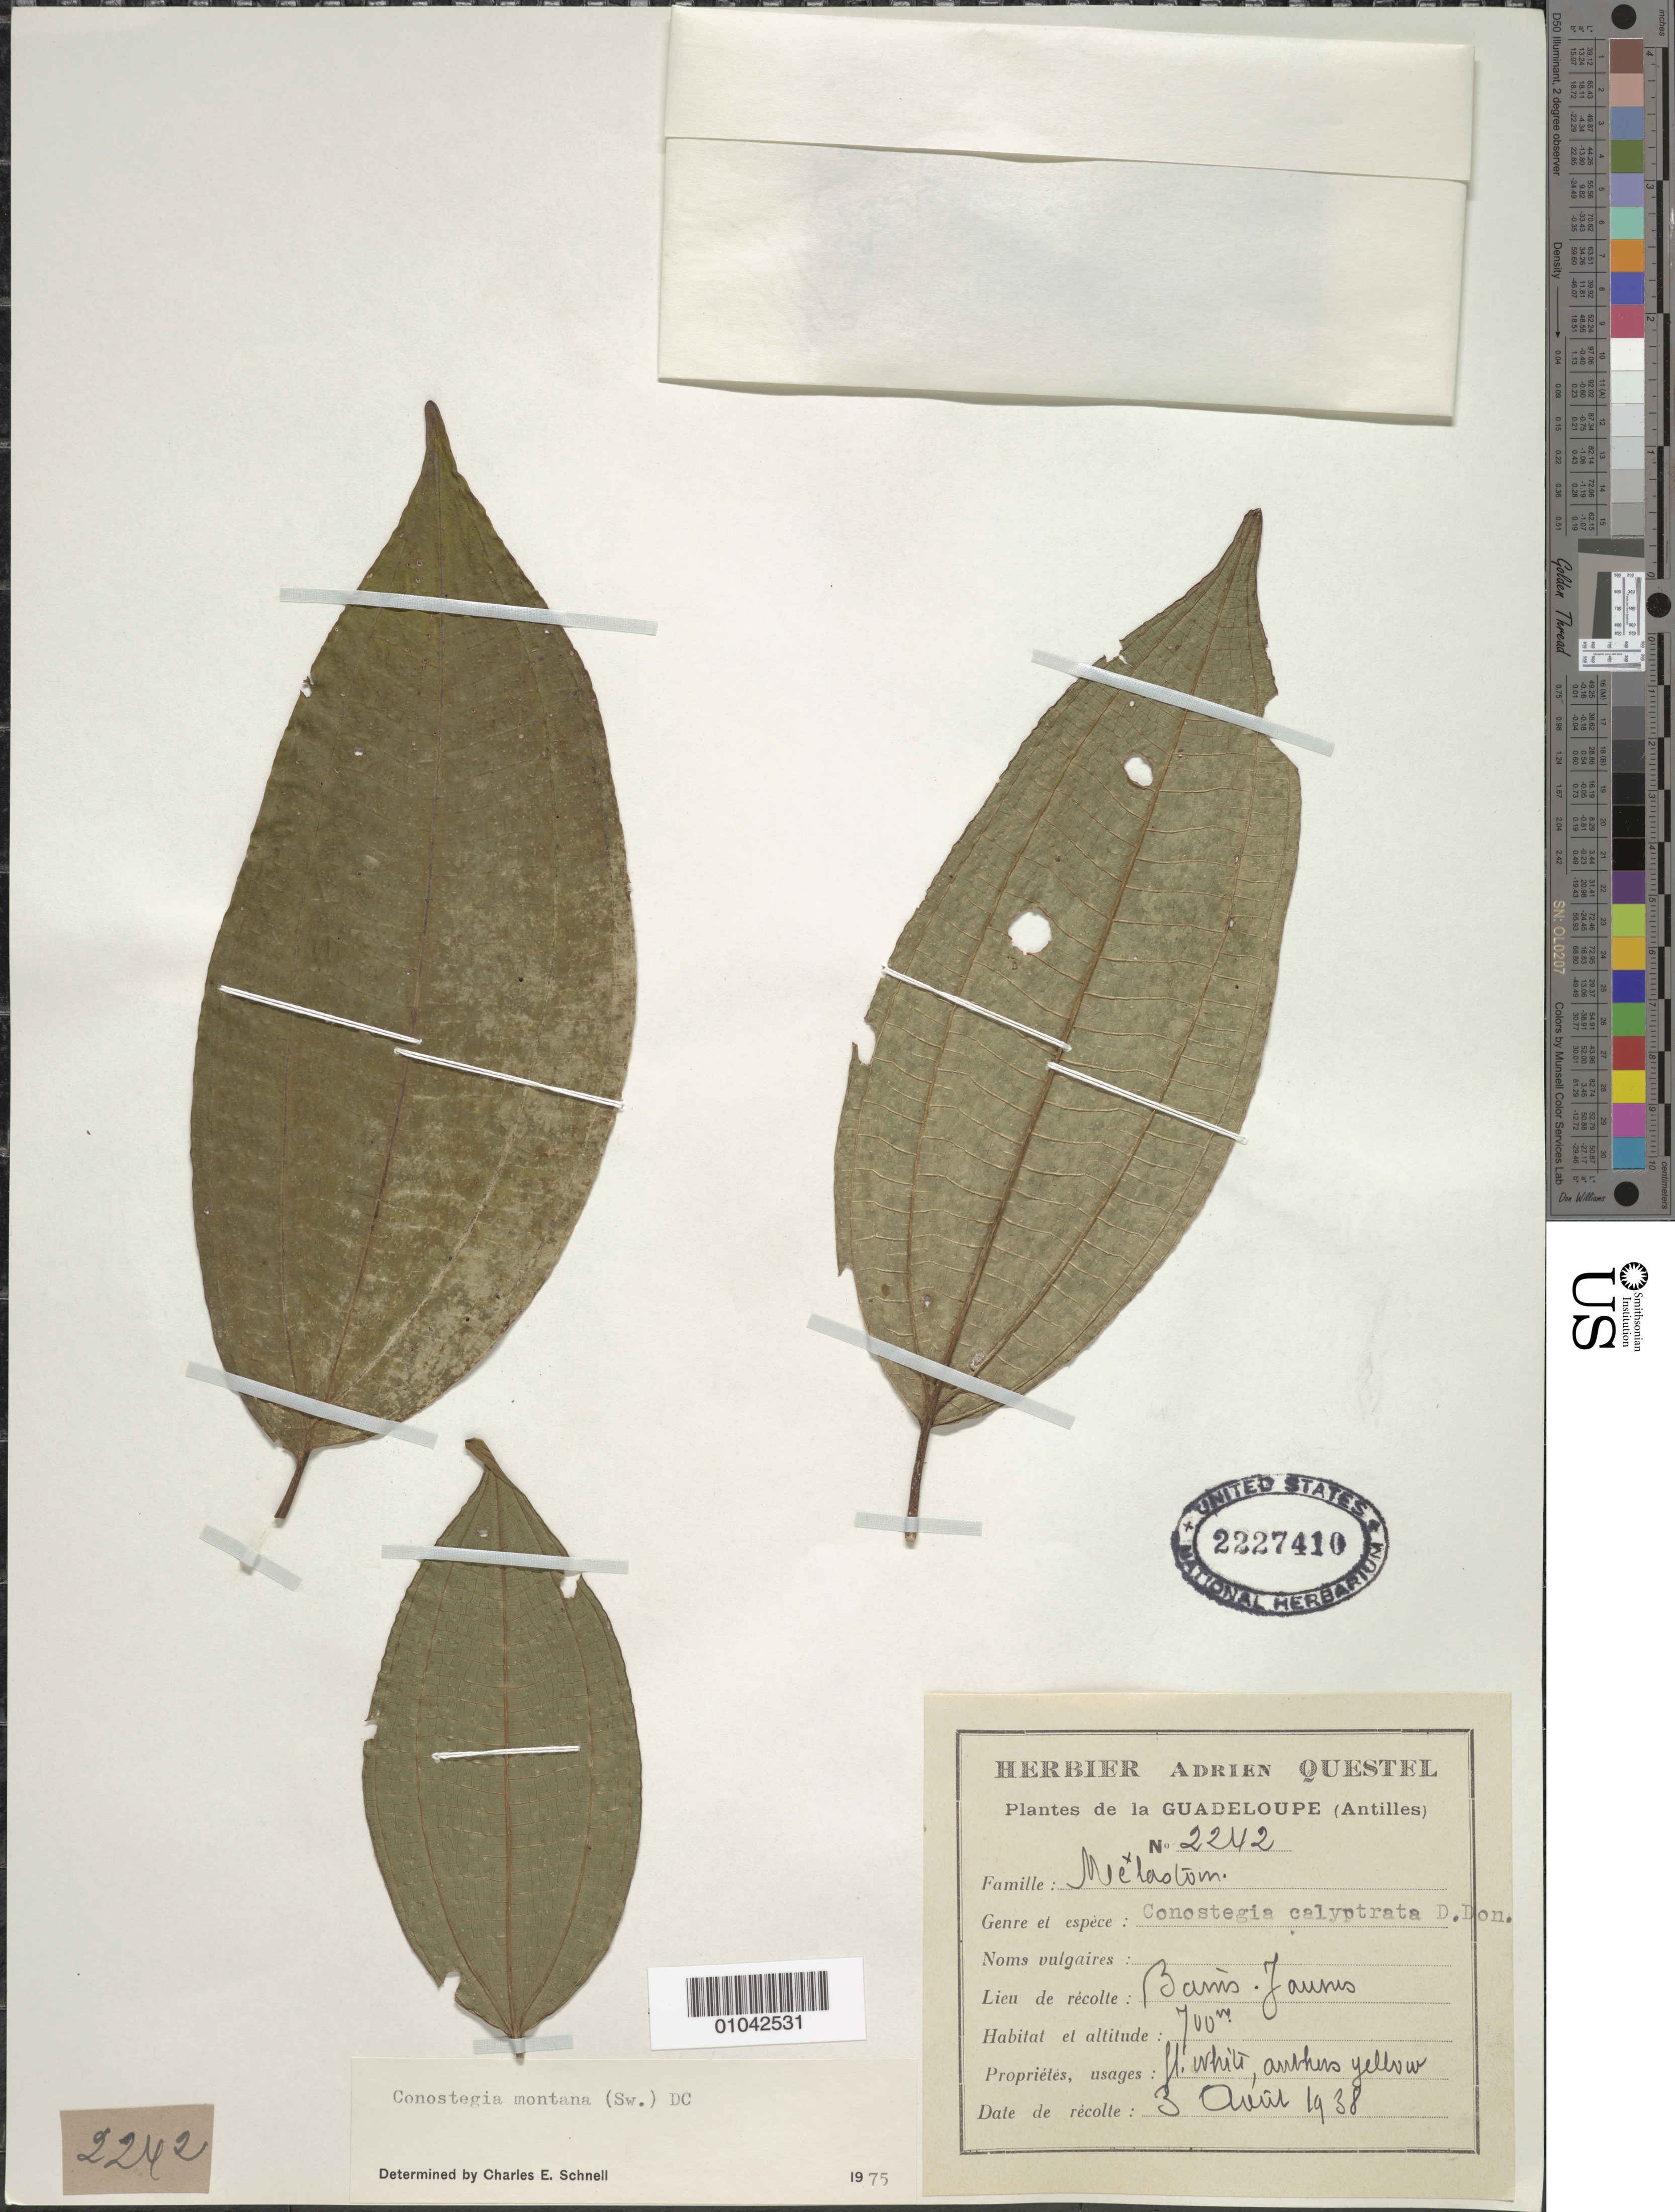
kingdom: Plantae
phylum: Tracheophyta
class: Magnoliopsida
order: Myrtales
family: Melastomataceae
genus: Conostegia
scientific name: Conostegia montana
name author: (Sw.) D. Don ex DC.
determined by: Schnell, C. E.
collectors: A. Questel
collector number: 2242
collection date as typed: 03 Aug 1938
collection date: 1938-08-03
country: Guadeloupe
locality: Bains Jaunes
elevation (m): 700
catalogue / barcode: US 2227410